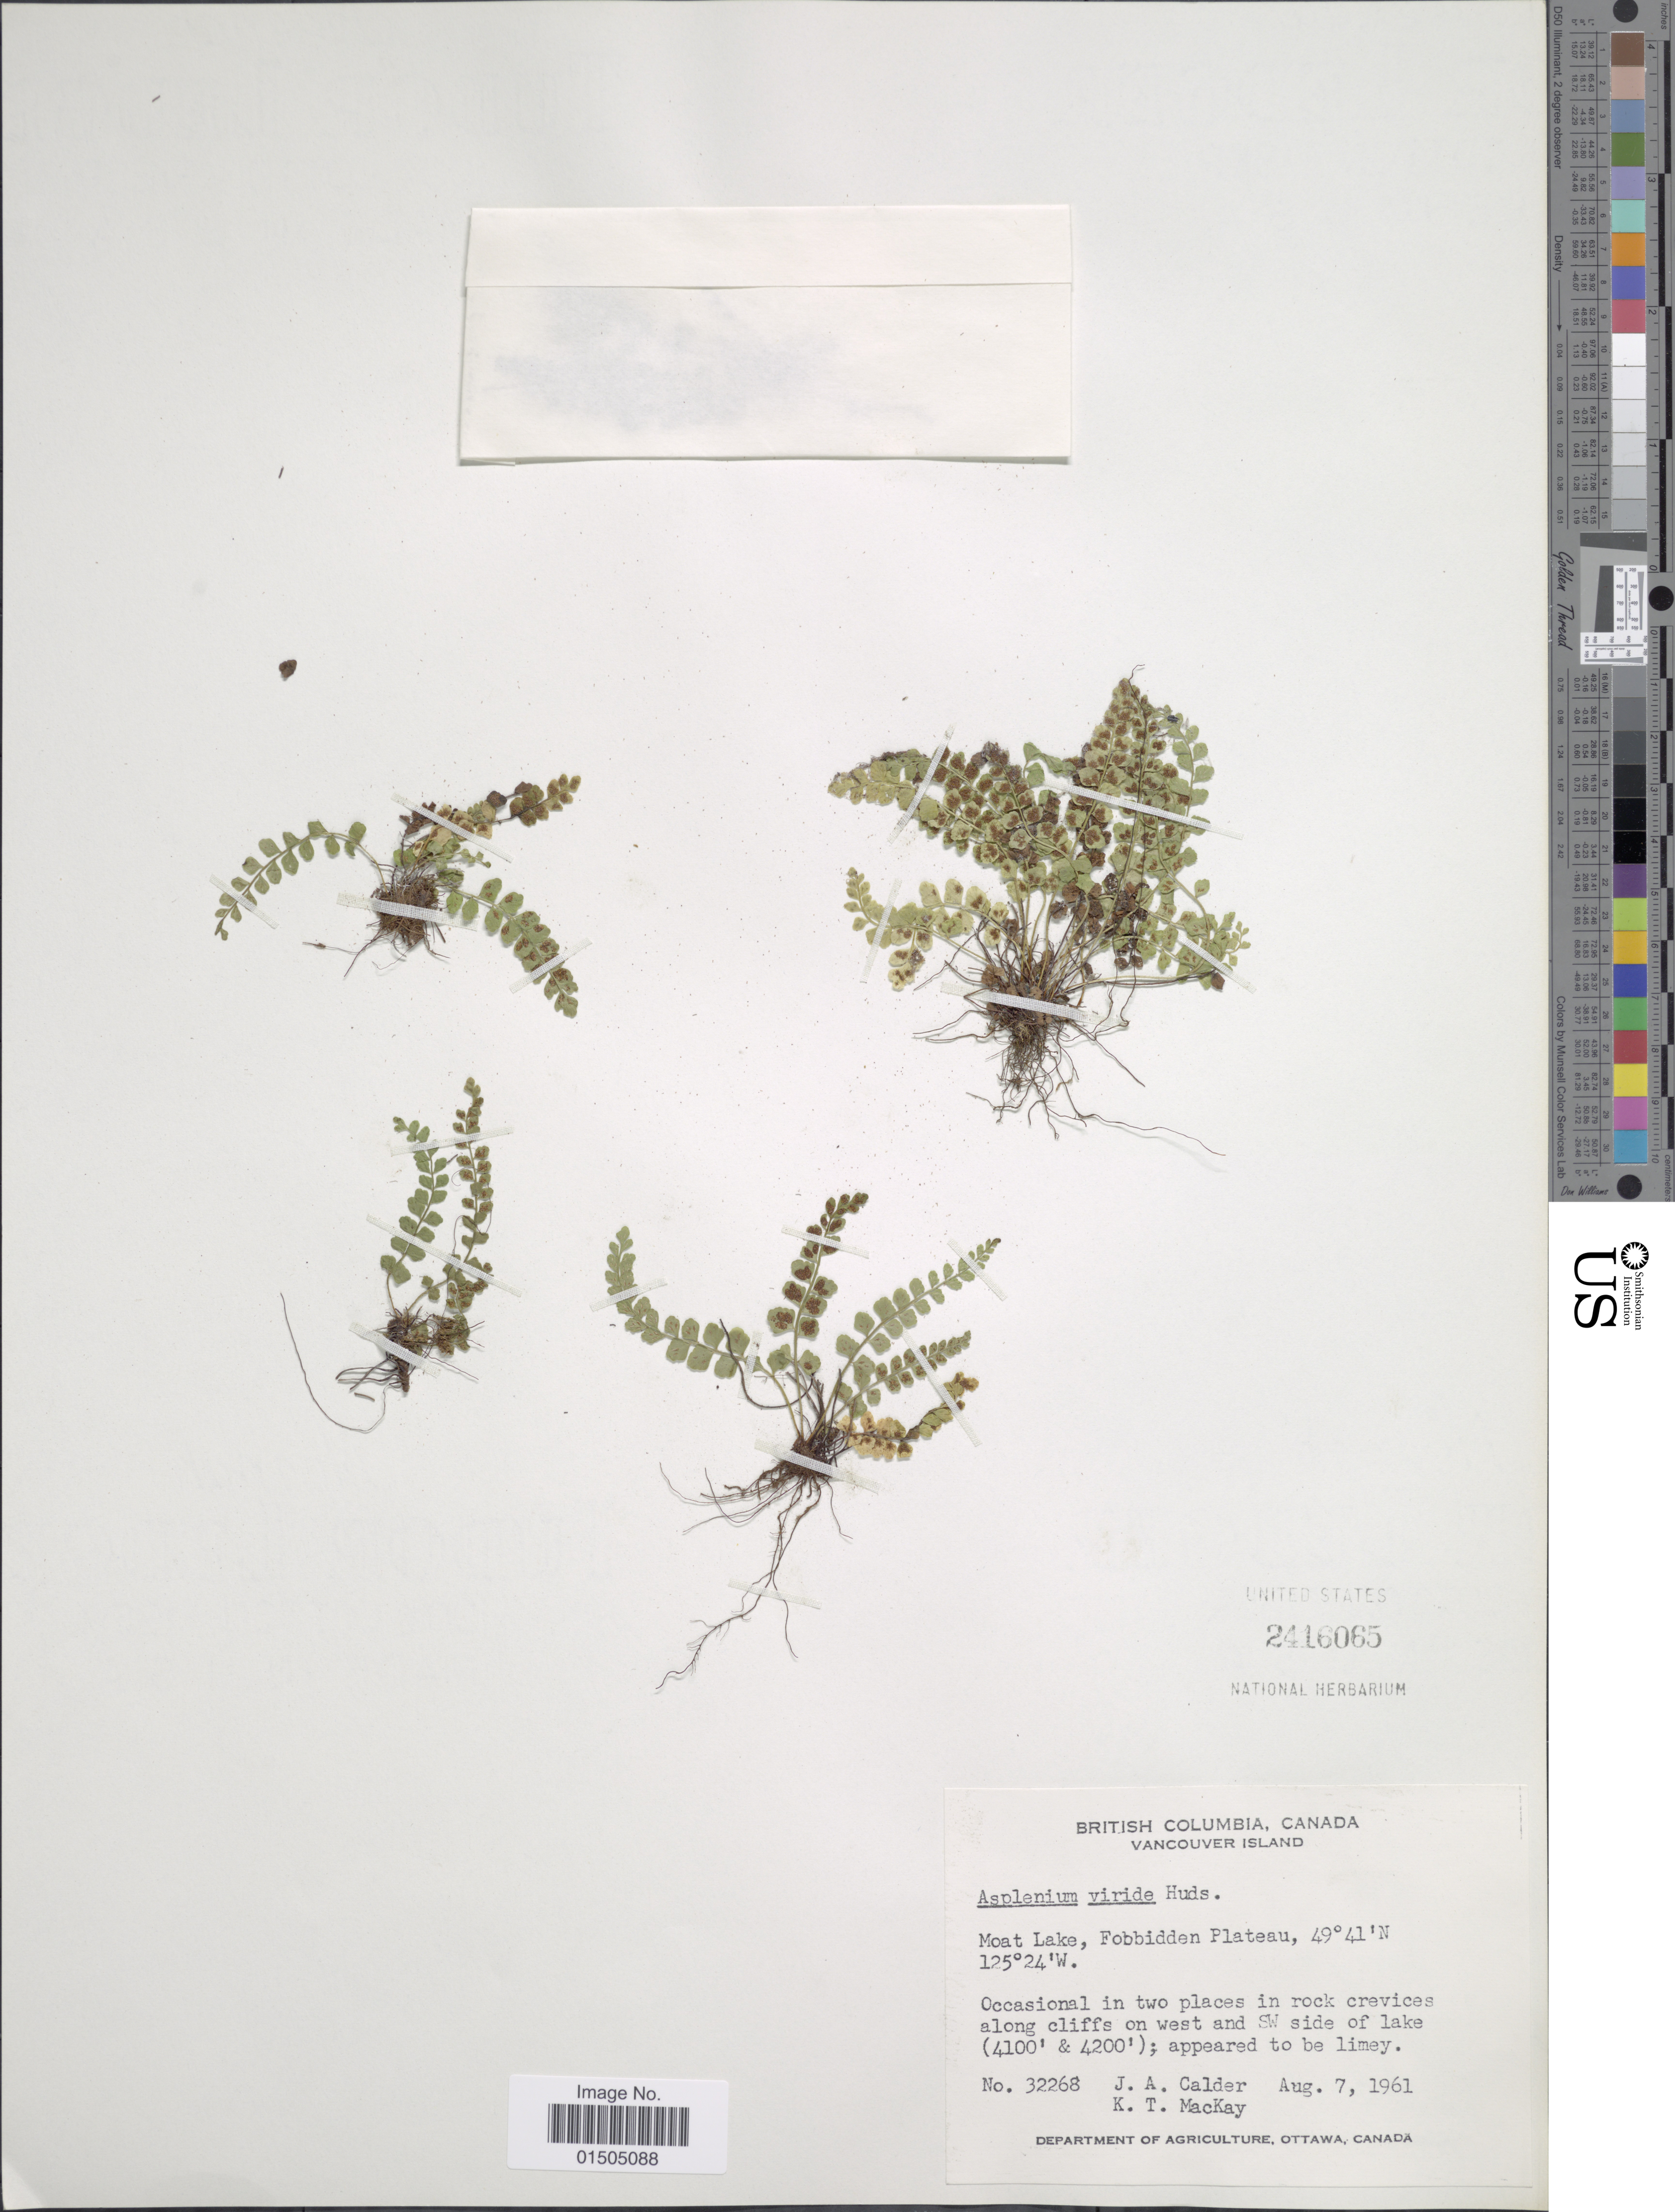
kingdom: Plantae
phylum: Tracheophyta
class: Polypodiopsida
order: Polypodiales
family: Aspleniaceae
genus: Asplenium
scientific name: Asplenium trichomanes-ramosum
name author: L.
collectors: J. A. Calder & K. T. Mackay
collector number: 32268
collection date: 1961-08-07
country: Canada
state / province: British Columbia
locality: Vancouver Island. Moat Lake, Fobbidden Plateau.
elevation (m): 1250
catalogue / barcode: US 2416065